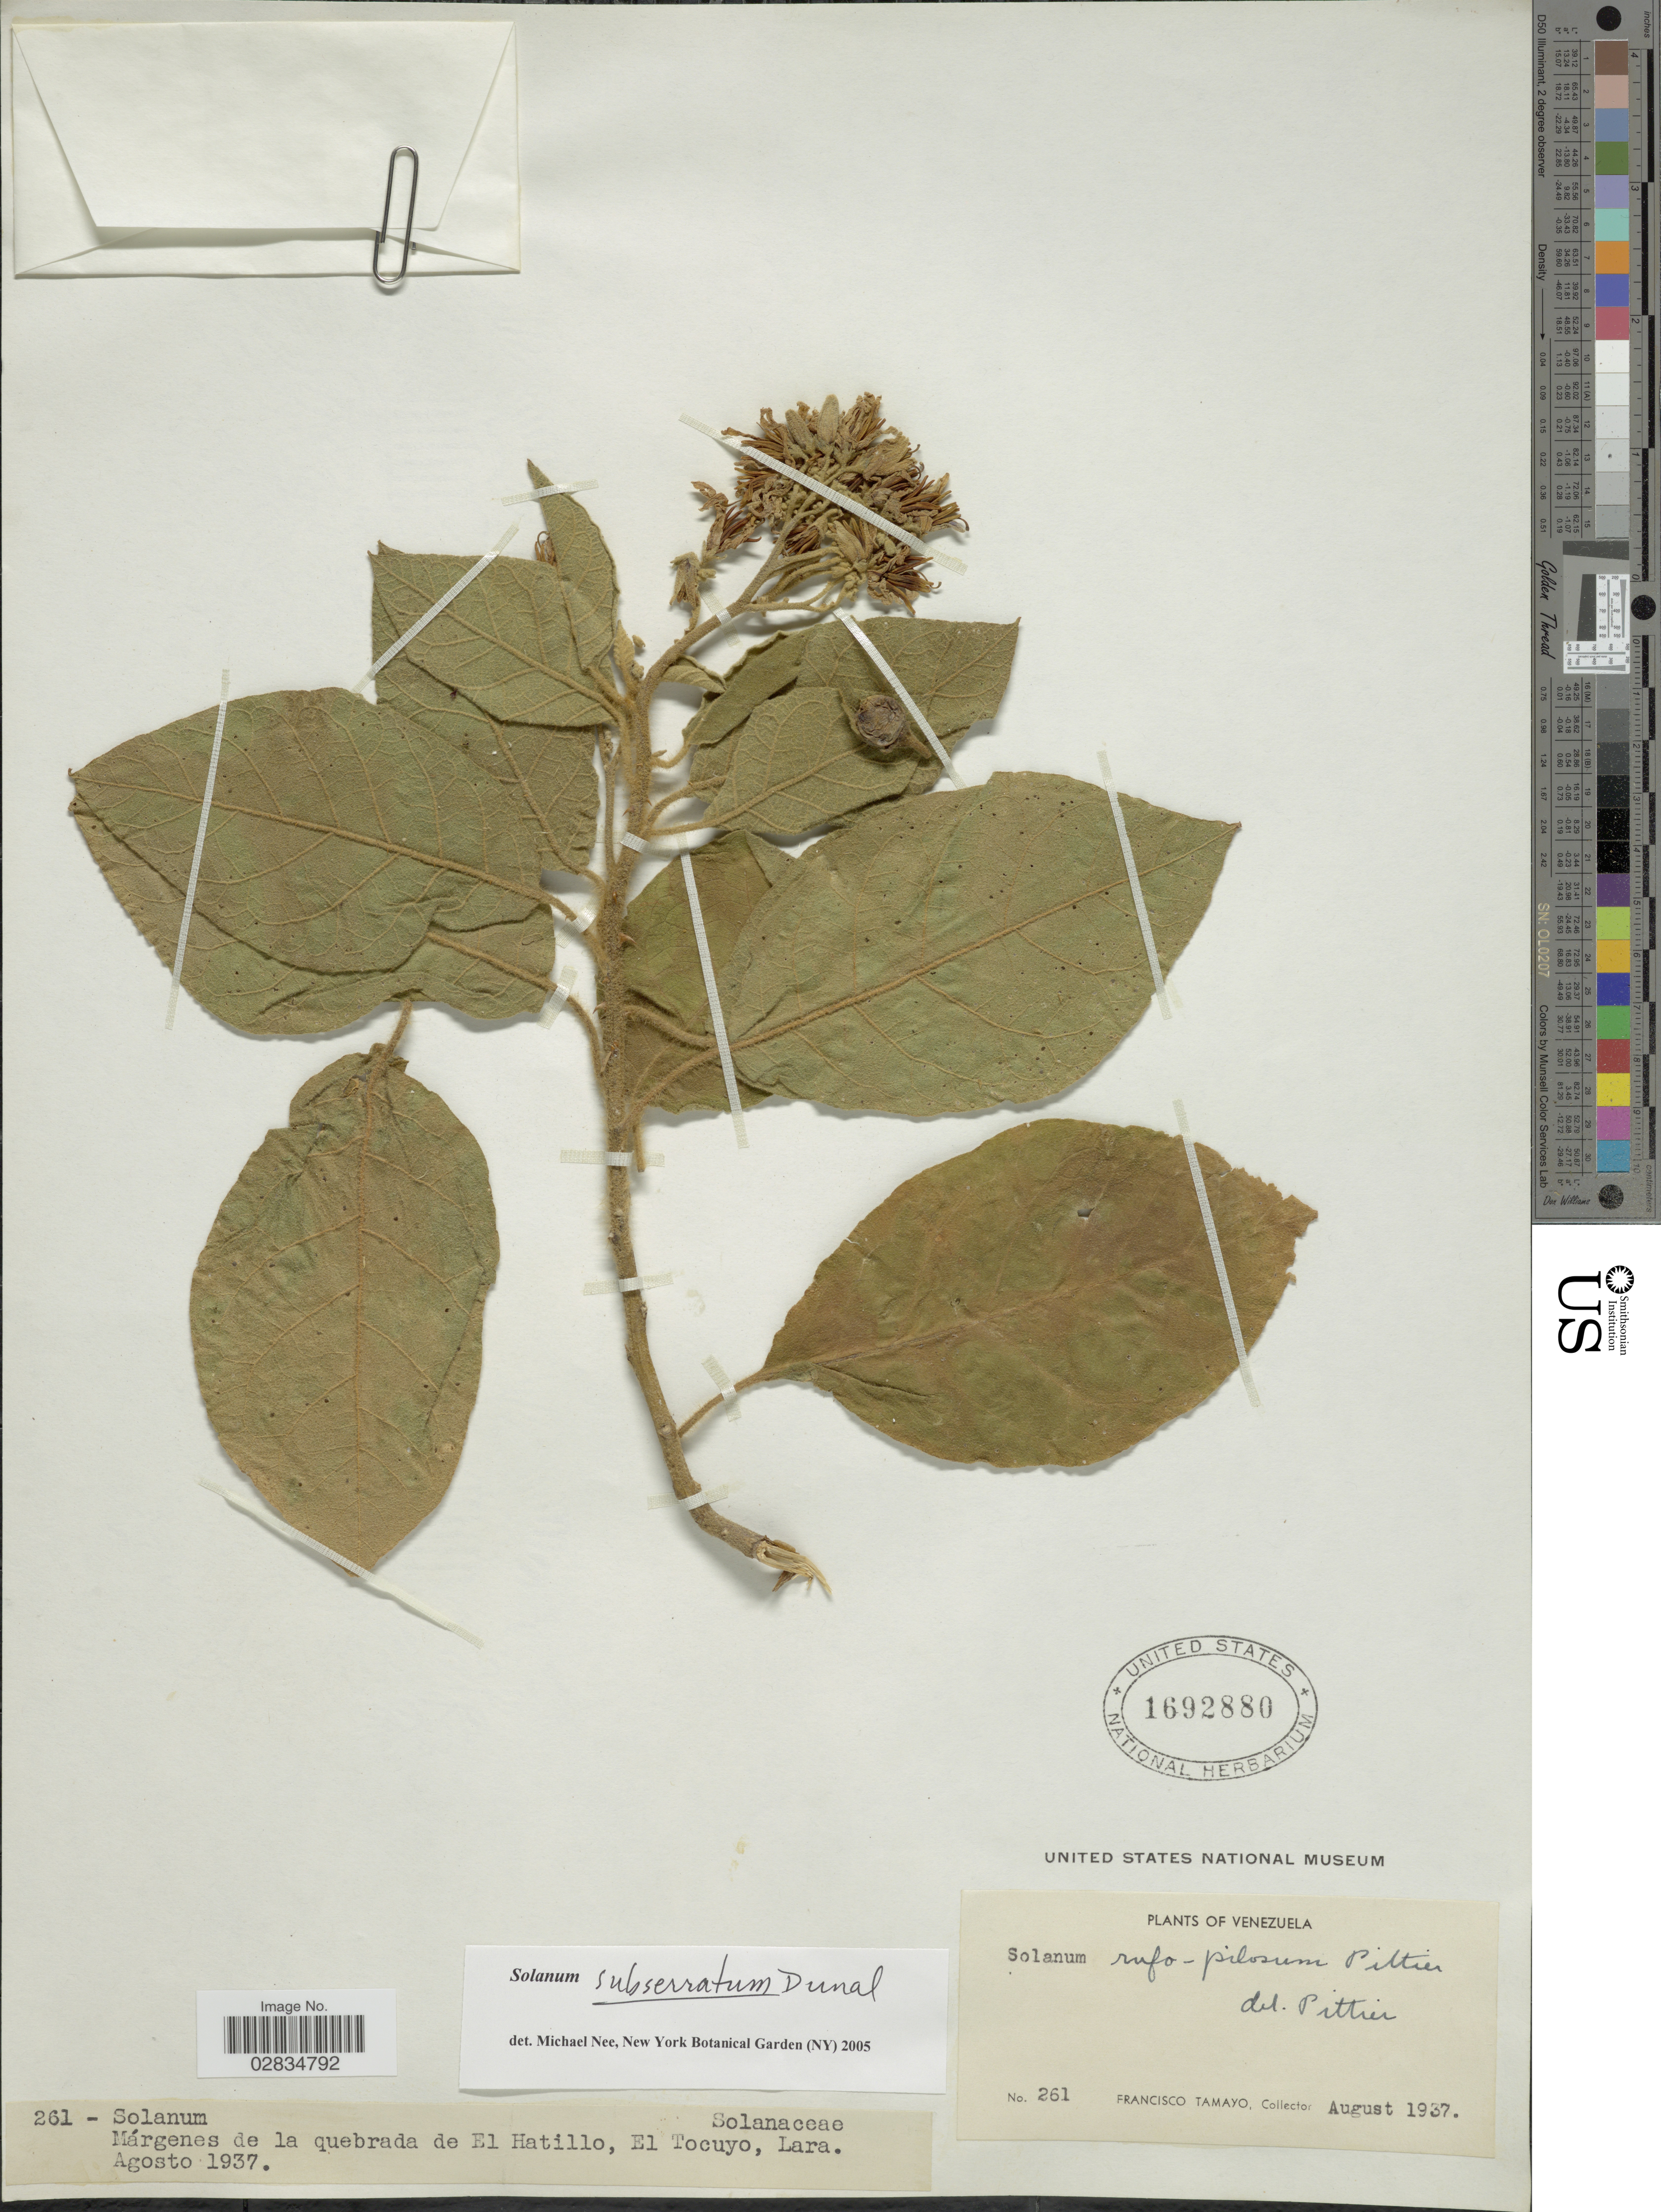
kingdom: Plantae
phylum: Tracheophyta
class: Magnoliopsida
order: Solanales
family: Solanaceae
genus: Solanum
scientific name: Solanum subserratum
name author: Dunal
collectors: F. Tamayo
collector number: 261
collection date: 1937-08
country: Venezuela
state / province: Lara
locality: Márgenes de la quebrada de El Hatillo, El Tocuyo.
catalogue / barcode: US 1692880